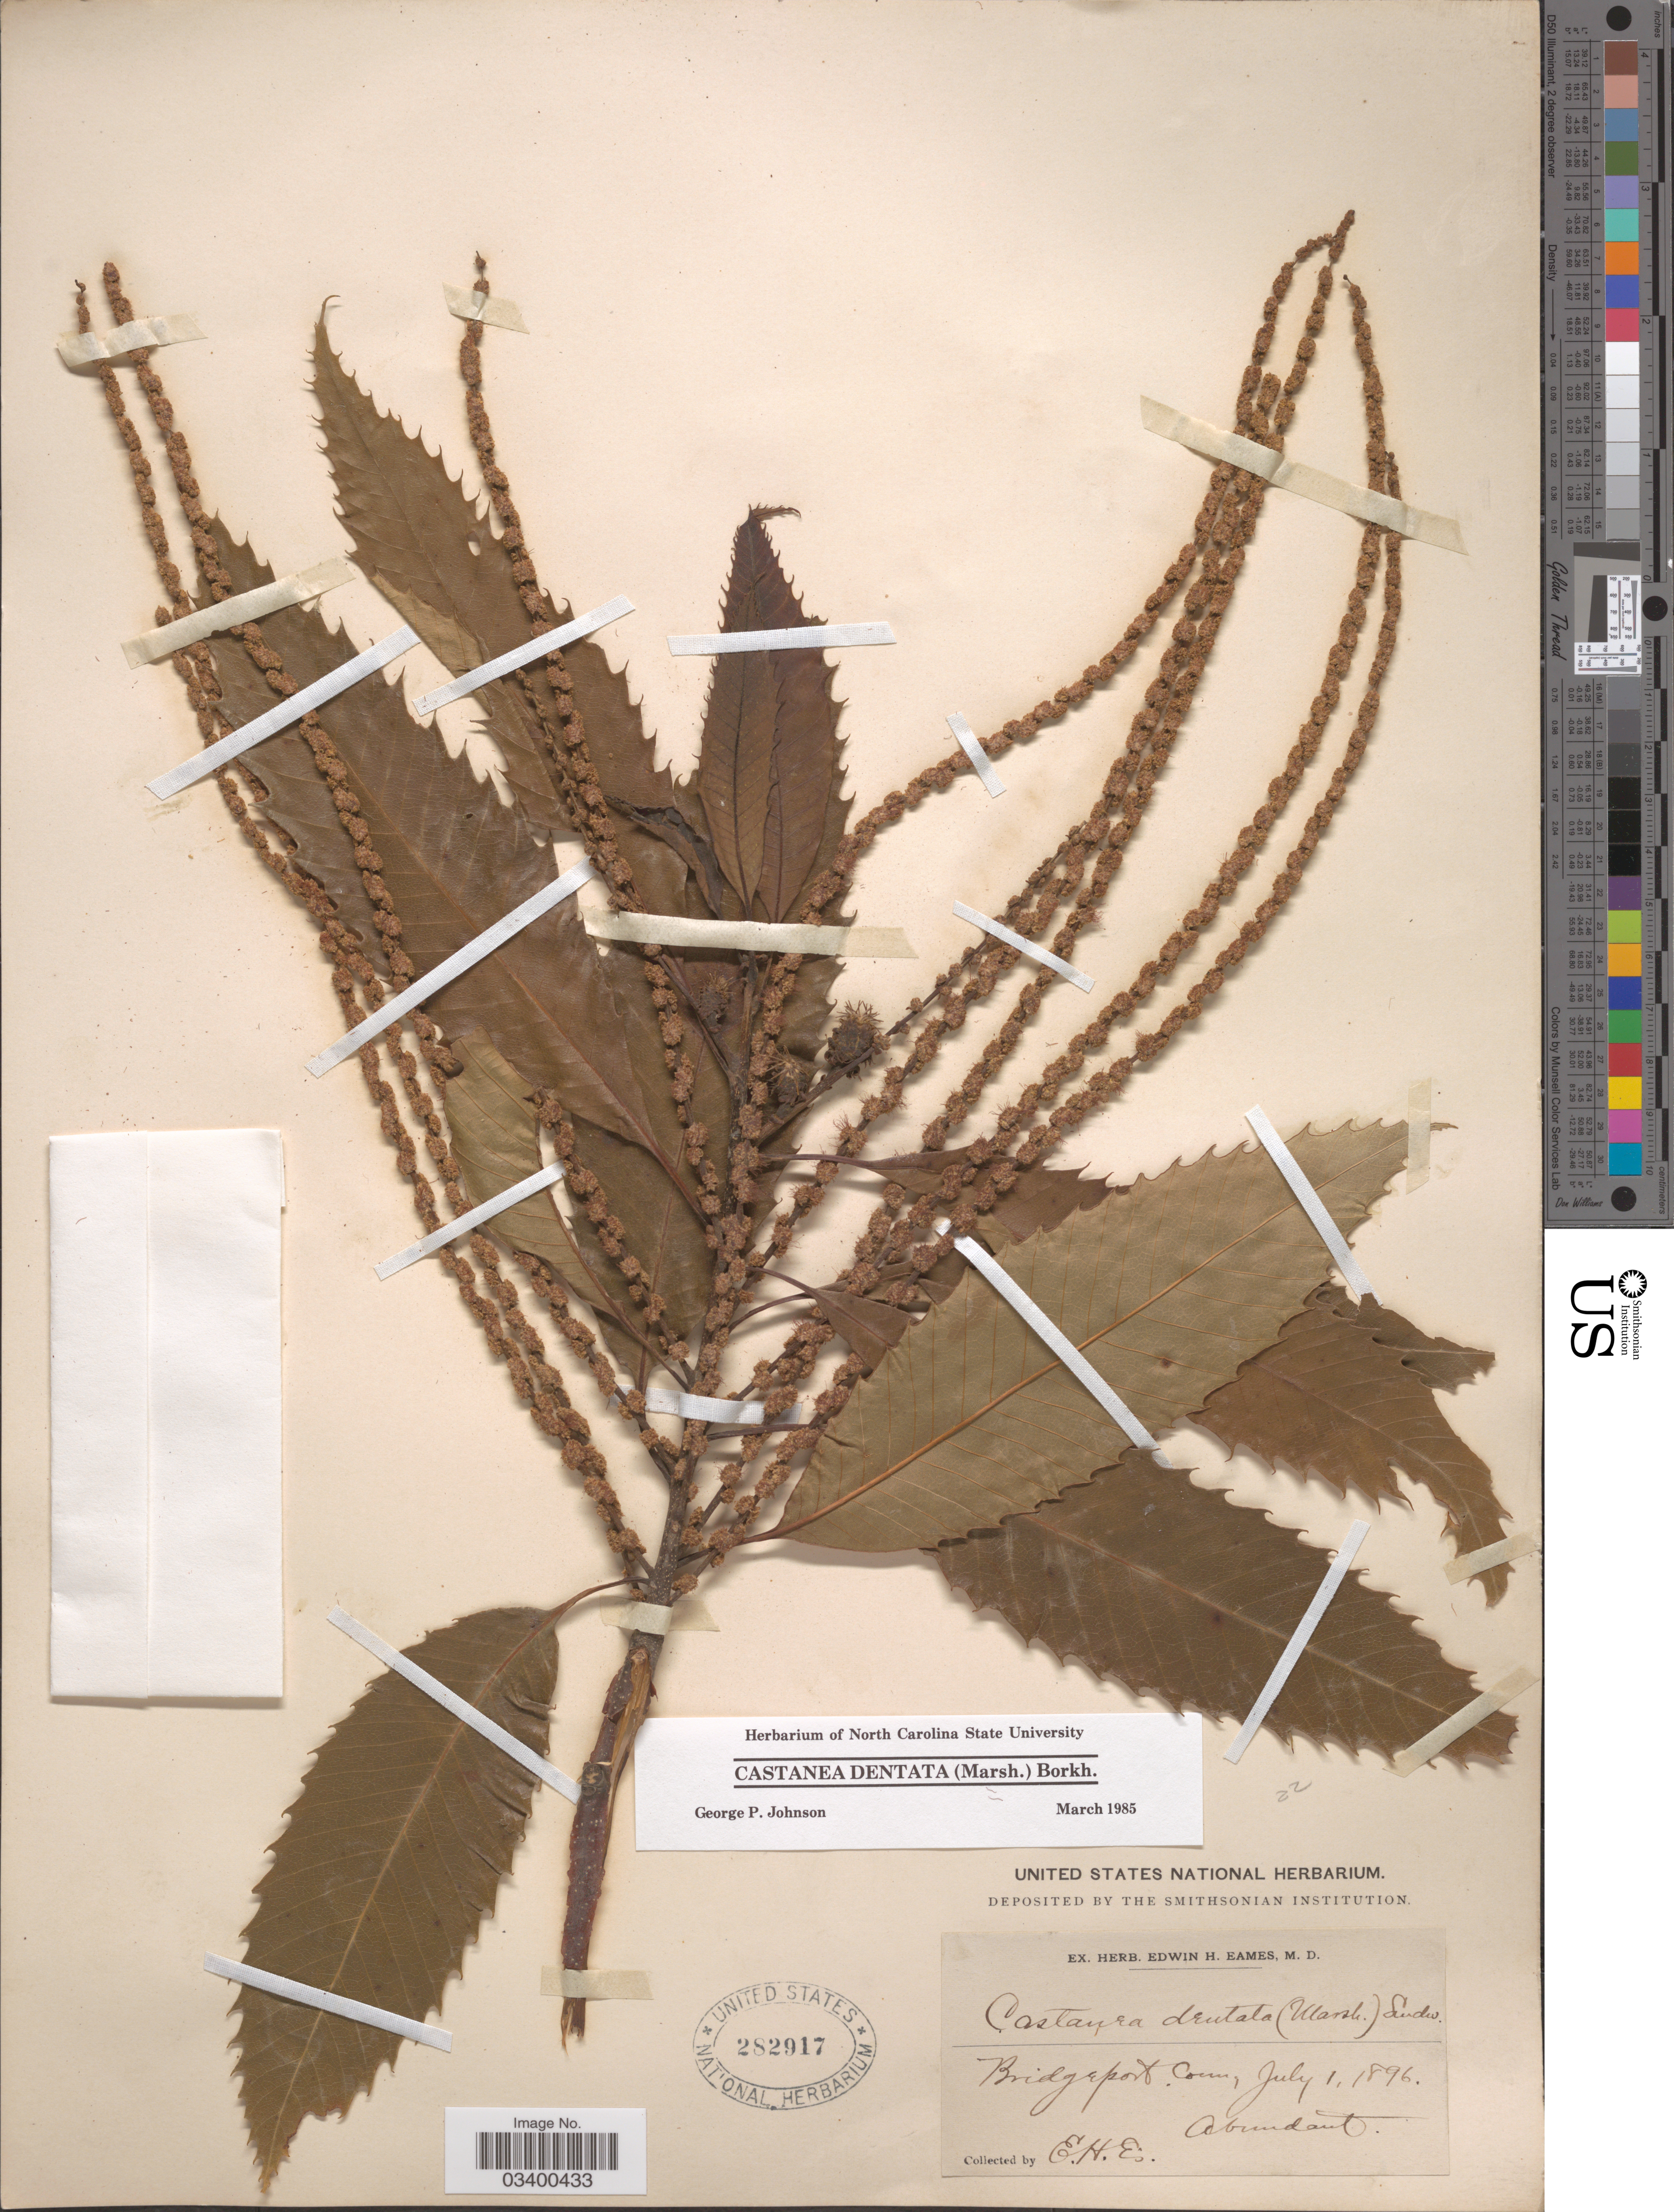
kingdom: Plantae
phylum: Tracheophyta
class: Magnoliopsida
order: Fagales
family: Fagaceae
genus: Castanea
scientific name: Castanea dentata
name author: (Marshall) Borkh.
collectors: E. H. Eames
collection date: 1896-07-01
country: United States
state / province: Connecticut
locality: Bridgeport.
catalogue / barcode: US 282917